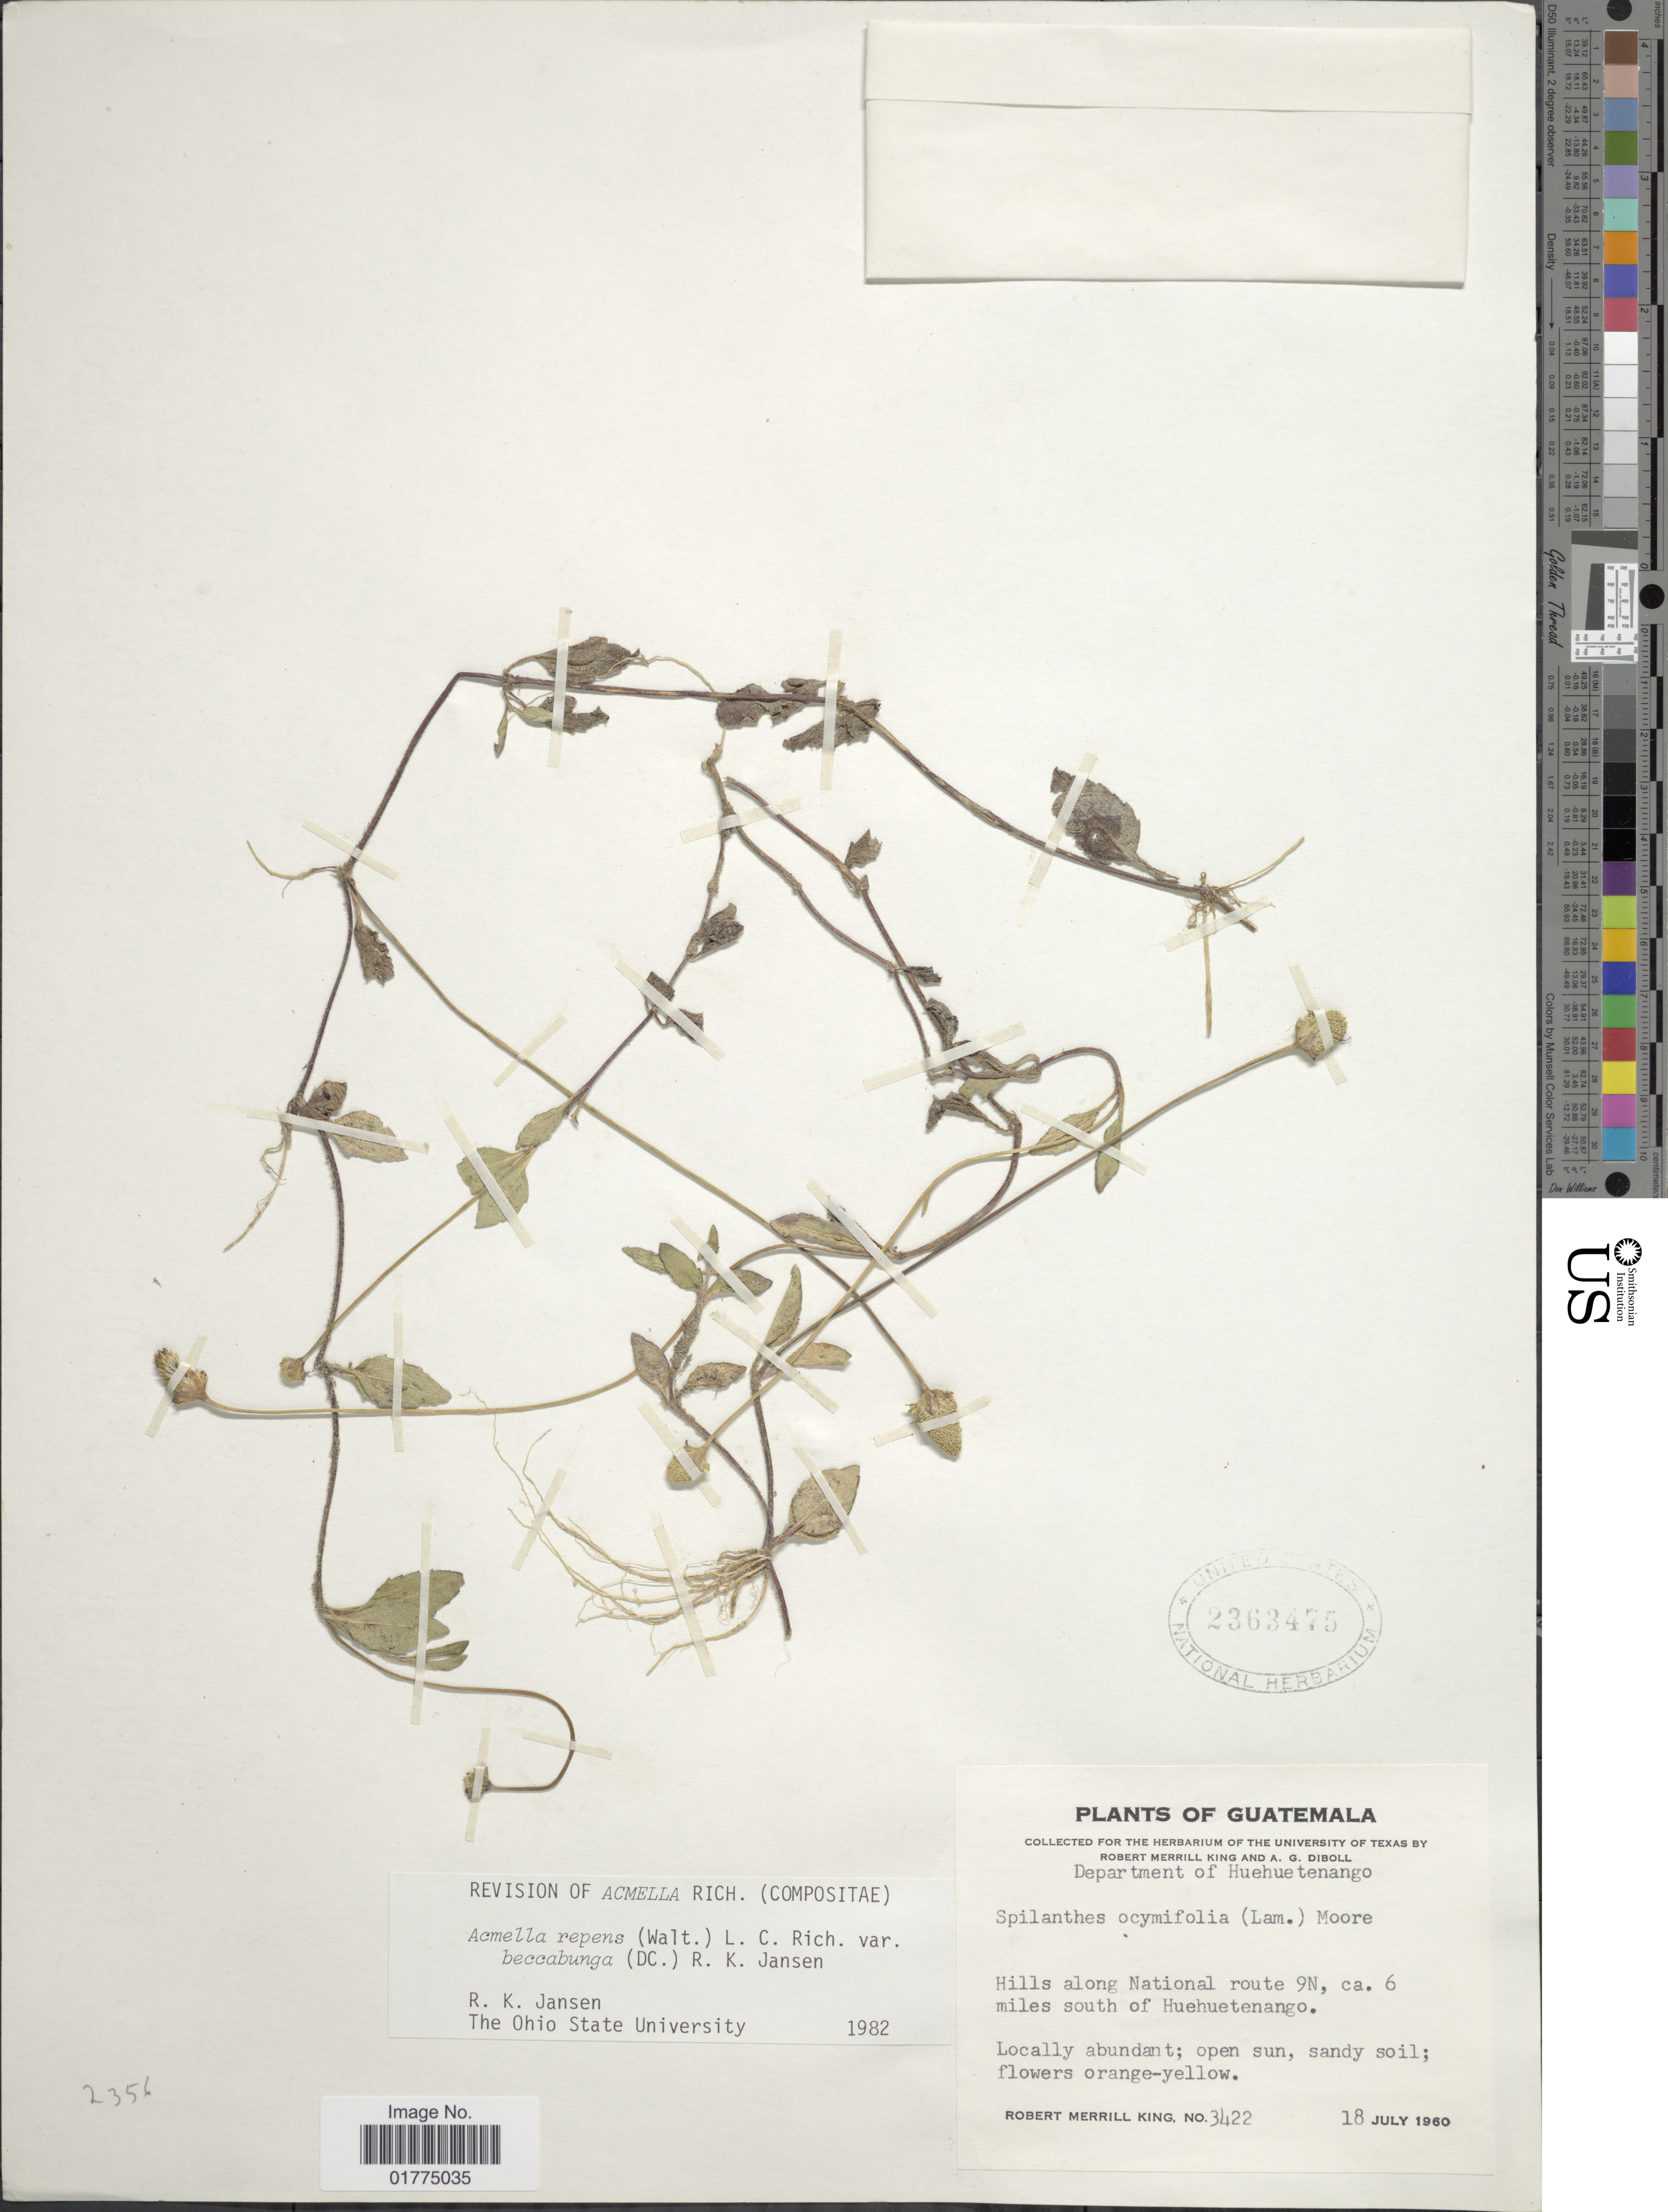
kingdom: Plantae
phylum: Tracheophyta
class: Magnoliopsida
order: Asterales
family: Asteraceae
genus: Acmella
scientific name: Acmella repens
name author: (Walter) Rich.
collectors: R. M. King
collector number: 3422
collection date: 1960-07-18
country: Guatemala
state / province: Huehuetenango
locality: Department of Huehuetenango. Hills along National route 9N, ca. 6 miles south of Huehuetenango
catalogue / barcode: US 2363475